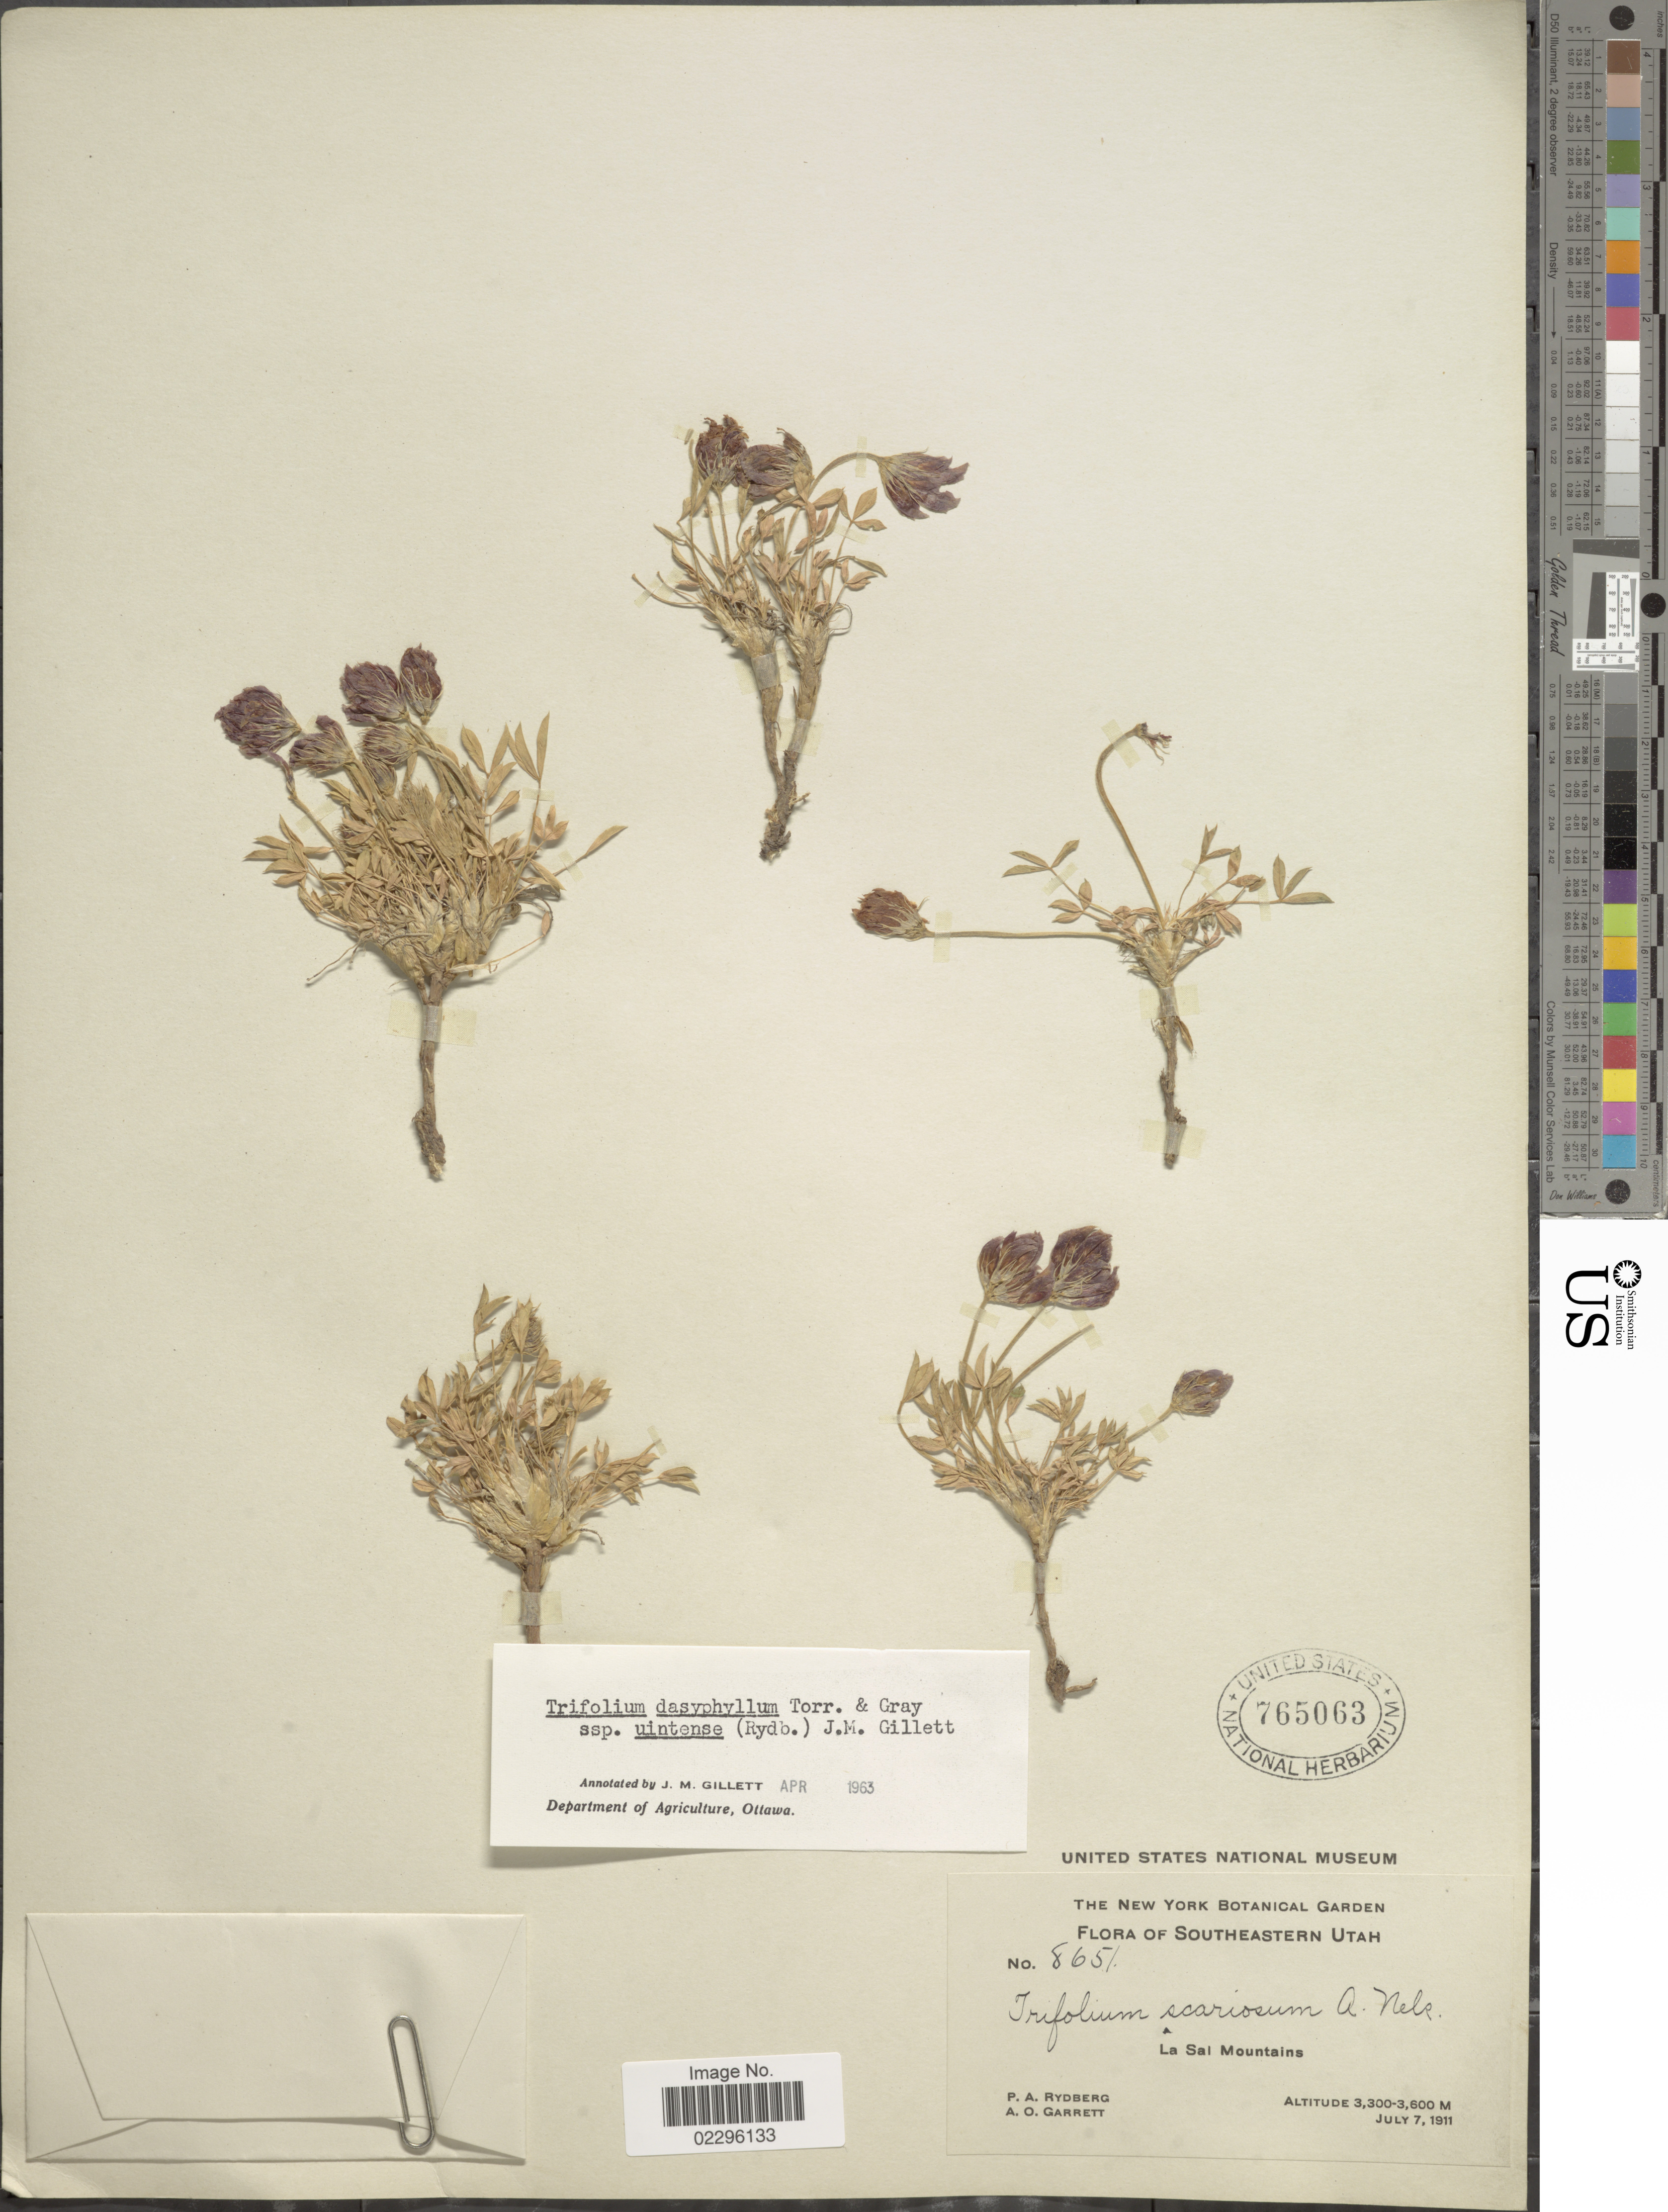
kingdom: Plantae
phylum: Tracheophyta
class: Magnoliopsida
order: Fabales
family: Fabaceae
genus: Trifolium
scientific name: Trifolium dasyphyllum subsp. uintense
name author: (Rydb.) J.M. Gillett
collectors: P. A. Rydberg & A. O. Garrett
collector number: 8651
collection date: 1911-07-07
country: United States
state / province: Utah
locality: Southeastern Utah, La Sal Mountains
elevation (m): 3300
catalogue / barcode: US 765063